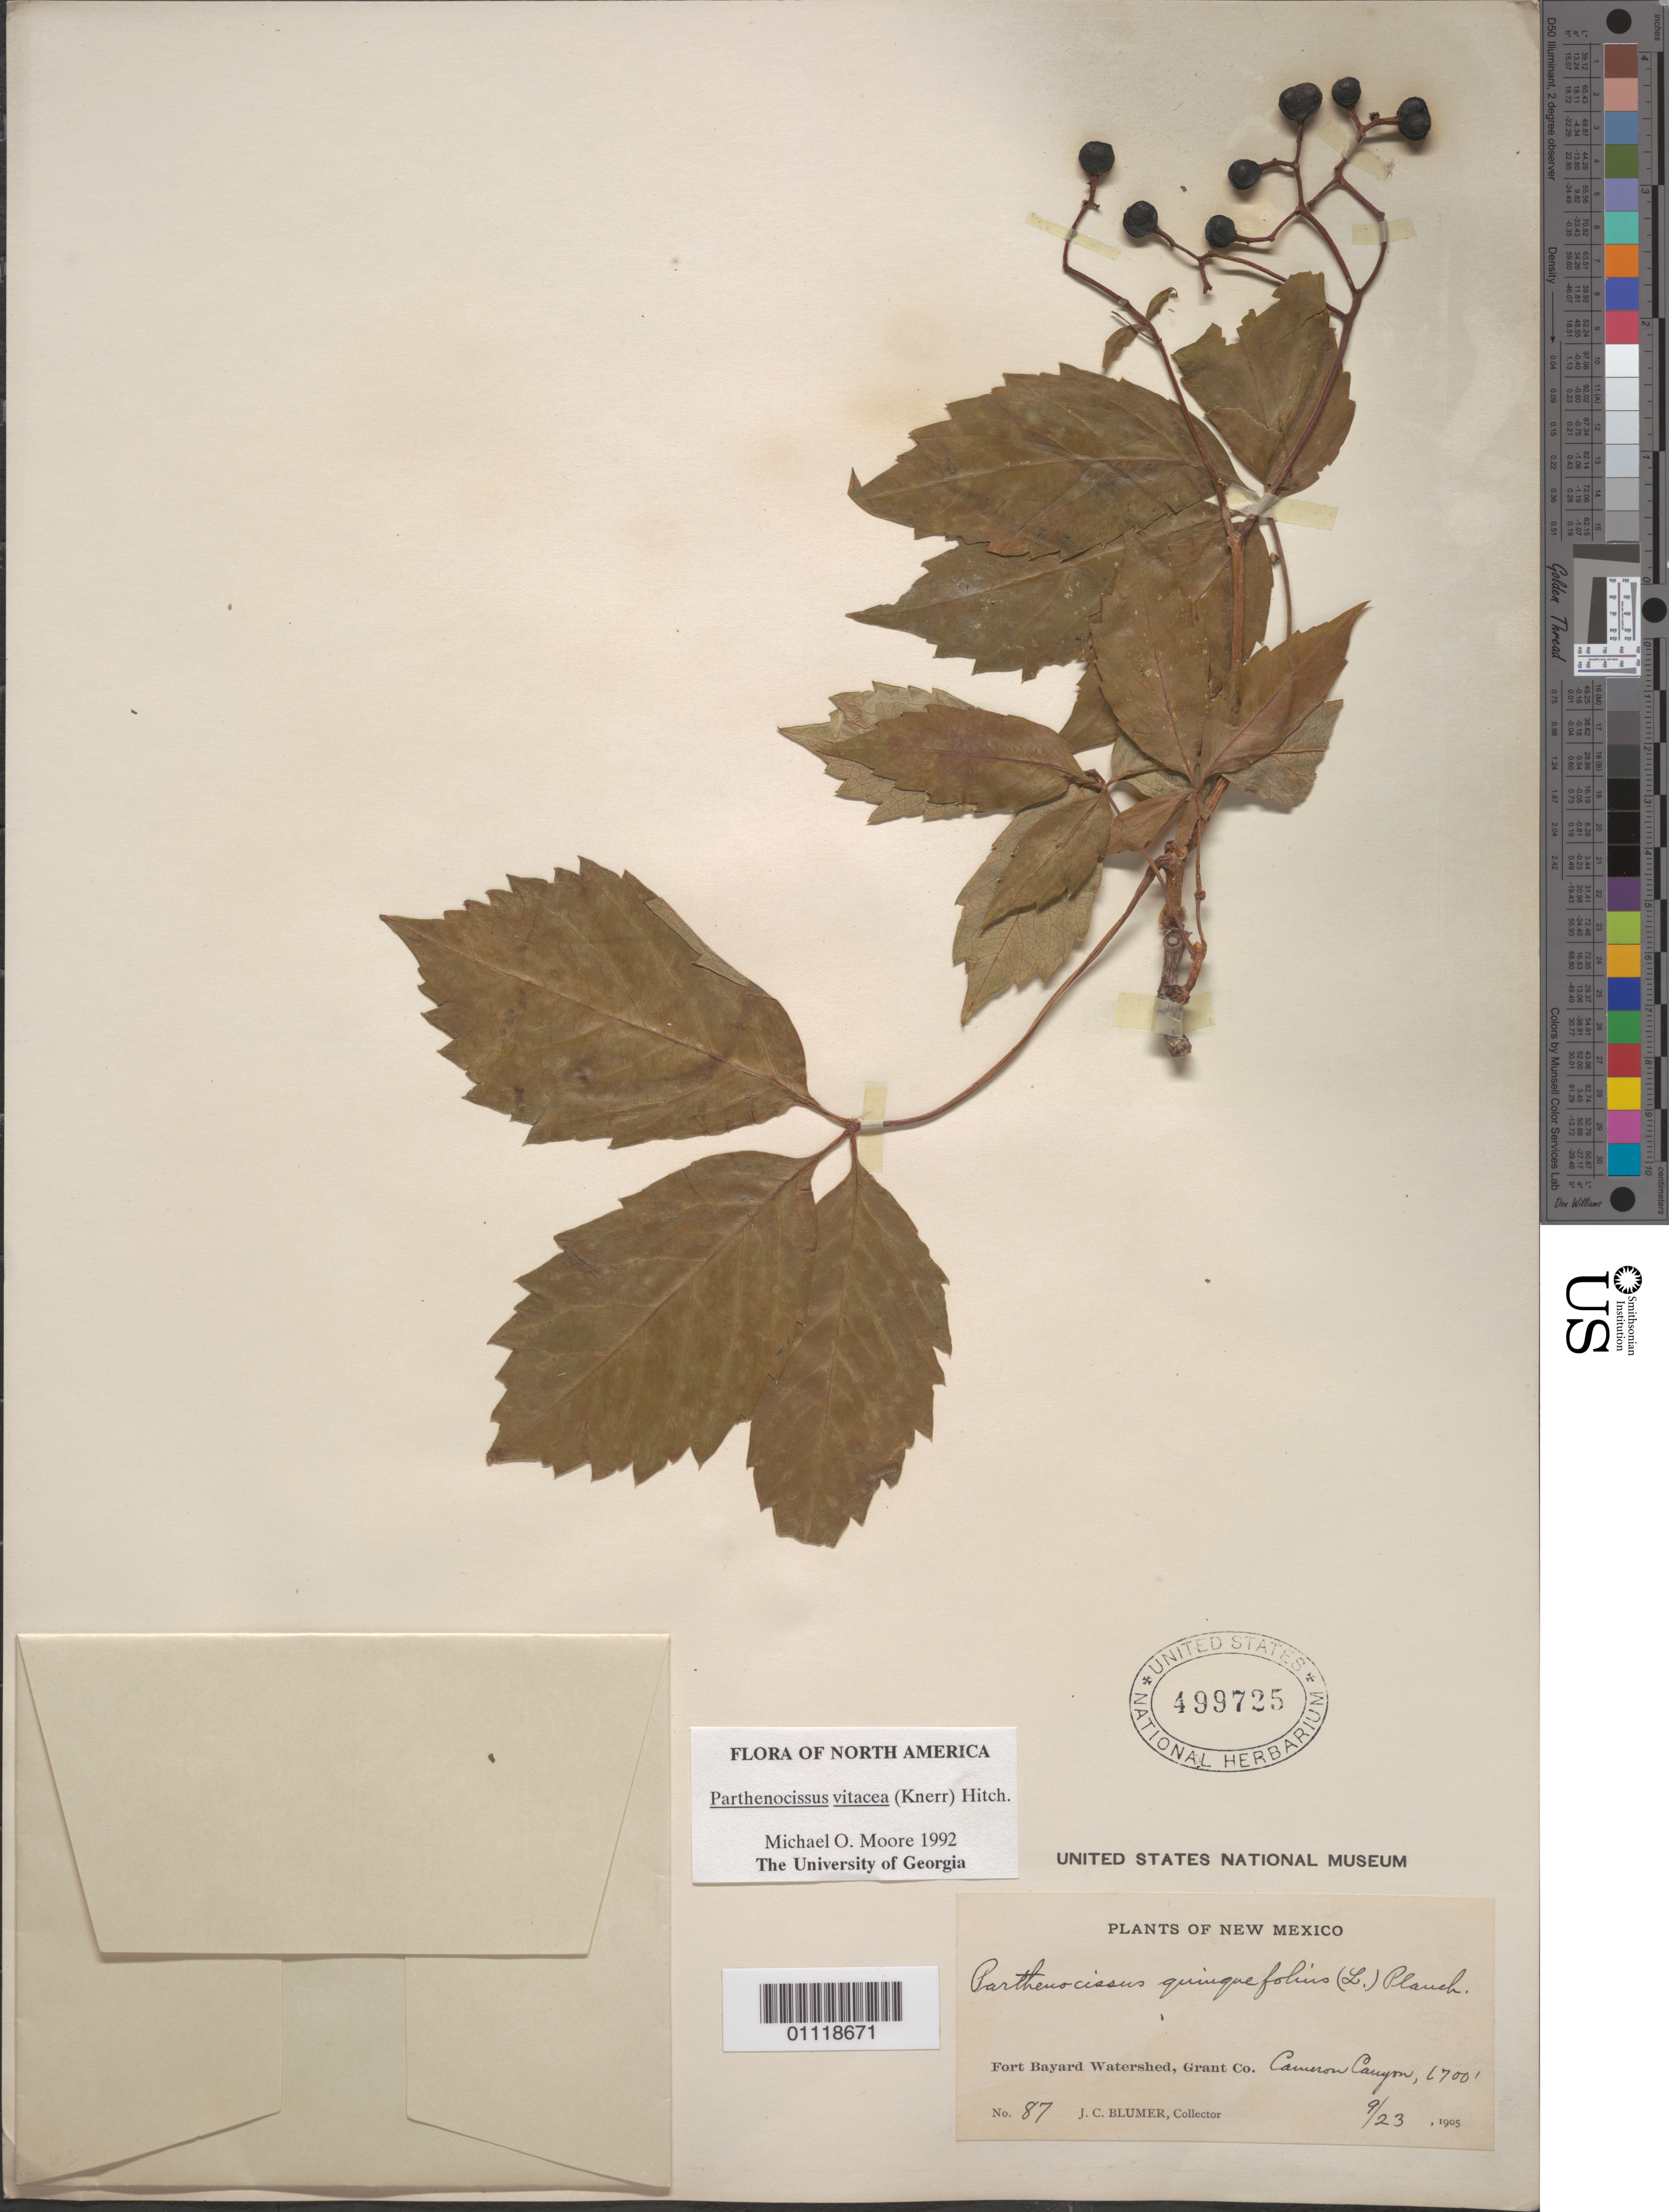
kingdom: Plantae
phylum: Tracheophyta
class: Magnoliopsida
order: Vitales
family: Vitaceae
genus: Parthenocissus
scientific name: Parthenocissus vitacea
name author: (Knerr) Hitchc.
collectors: J. C. Blumer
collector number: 87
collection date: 1905-09-23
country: United States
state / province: New Mexico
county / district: Grant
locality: Fort Bayard Watershed.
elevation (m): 518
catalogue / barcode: US 499725